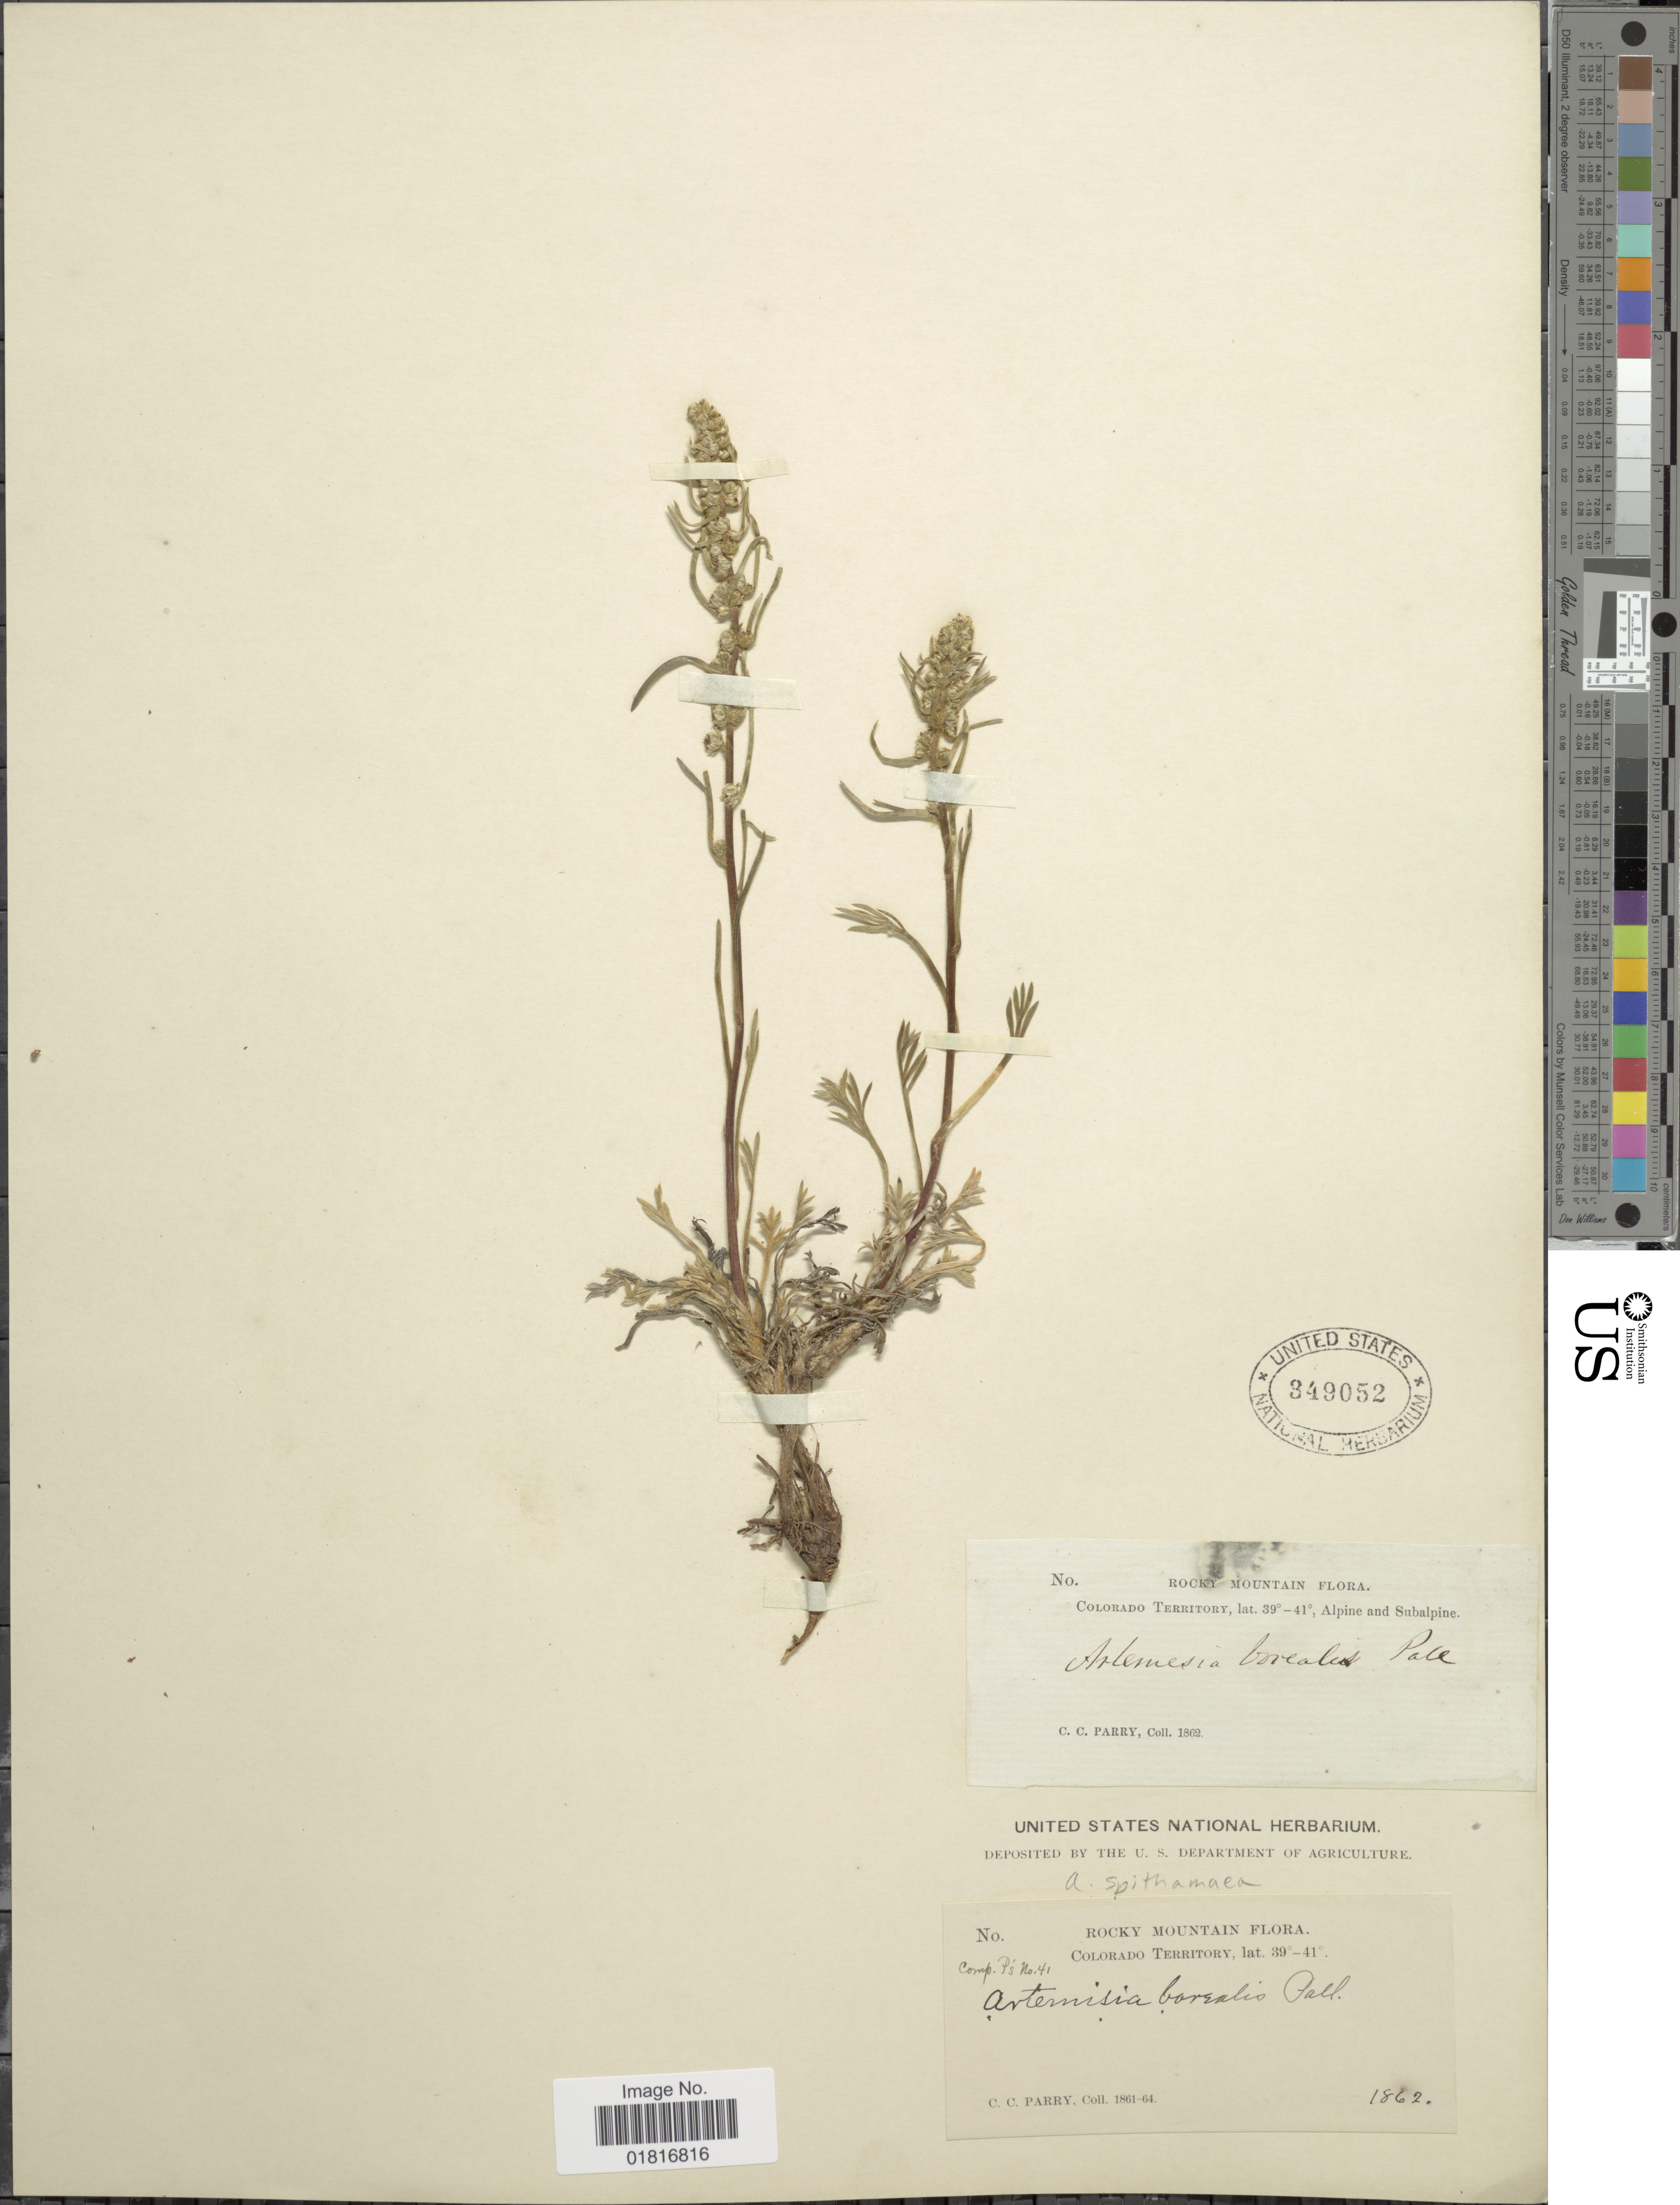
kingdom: Plantae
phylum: Tracheophyta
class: Magnoliopsida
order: Asterales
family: Asteraceae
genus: Artemisia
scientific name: Artemisia spithamaea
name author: Pursh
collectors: C. C. Parry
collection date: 1862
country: United States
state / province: Colorado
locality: Rocky Mountain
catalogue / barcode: US 349052